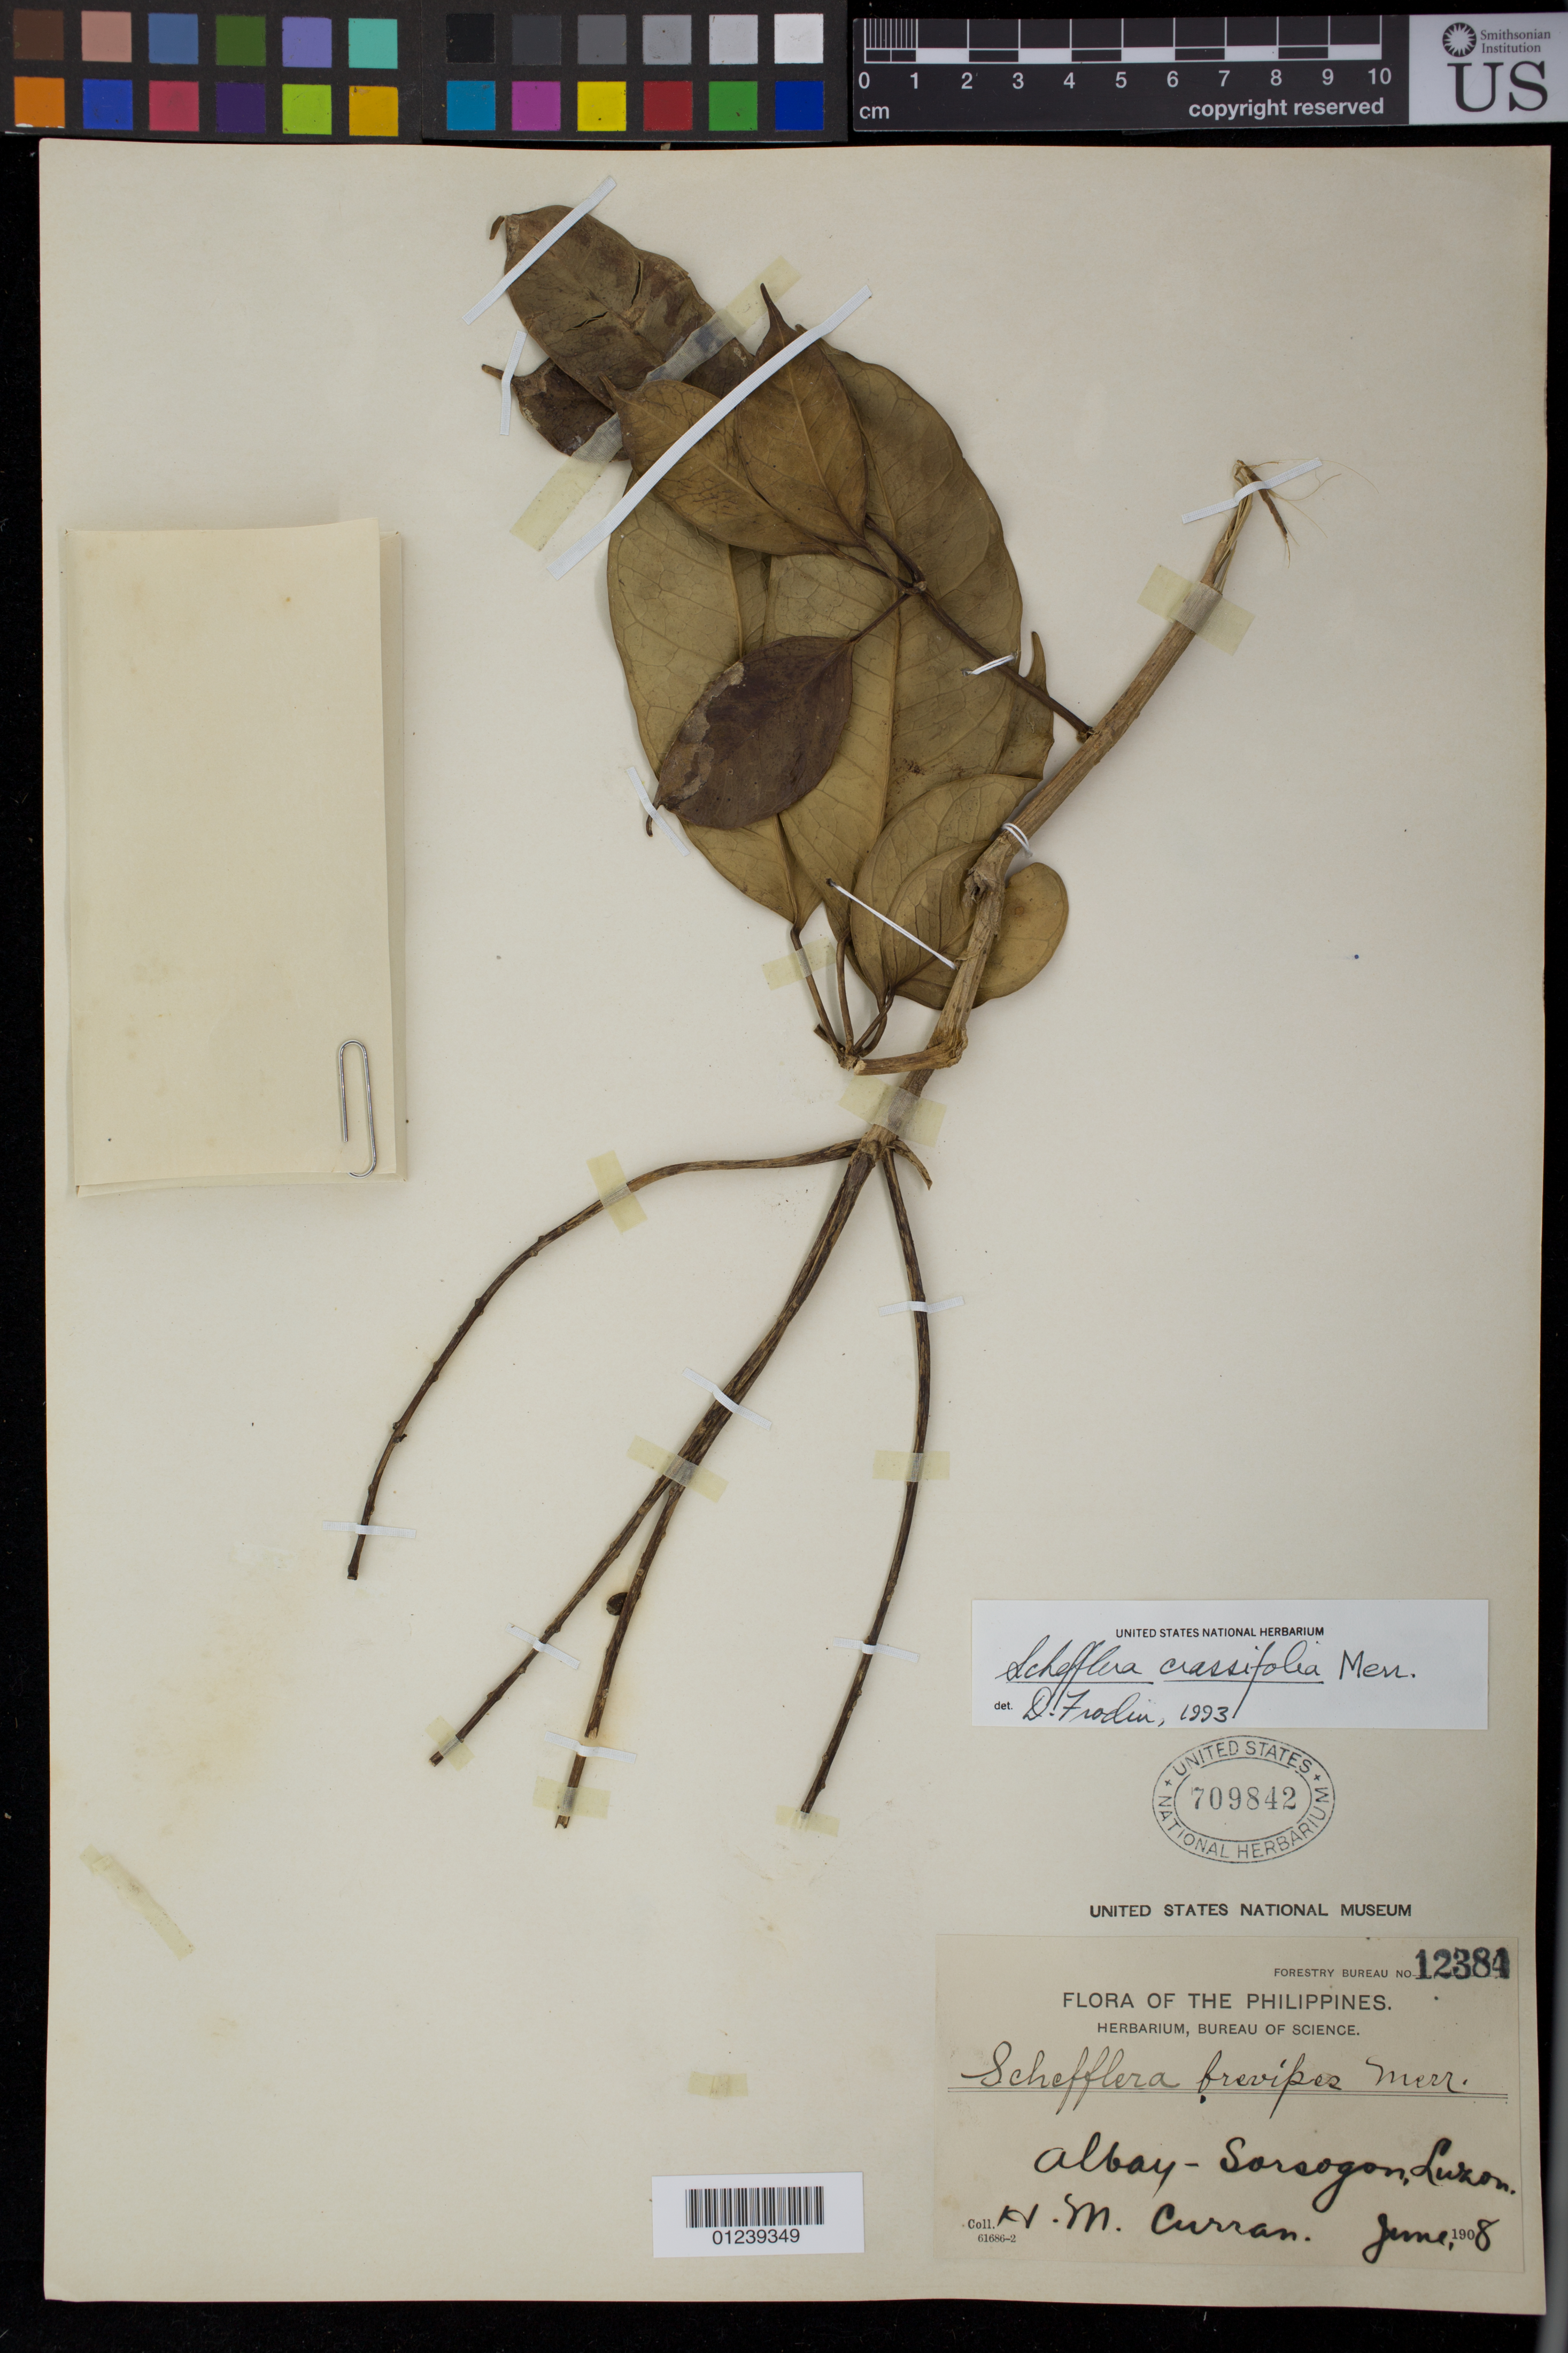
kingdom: Plantae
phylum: Tracheophyta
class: Magnoliopsida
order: Apiales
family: Araliaceae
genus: Schefflera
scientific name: Schefflera crassifolia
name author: Merr.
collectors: H. M. Curran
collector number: For. Bur. 12384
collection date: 1908-06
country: Philippines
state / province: Bicol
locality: Albay-Sarsogon, Luzon.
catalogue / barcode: US 709842